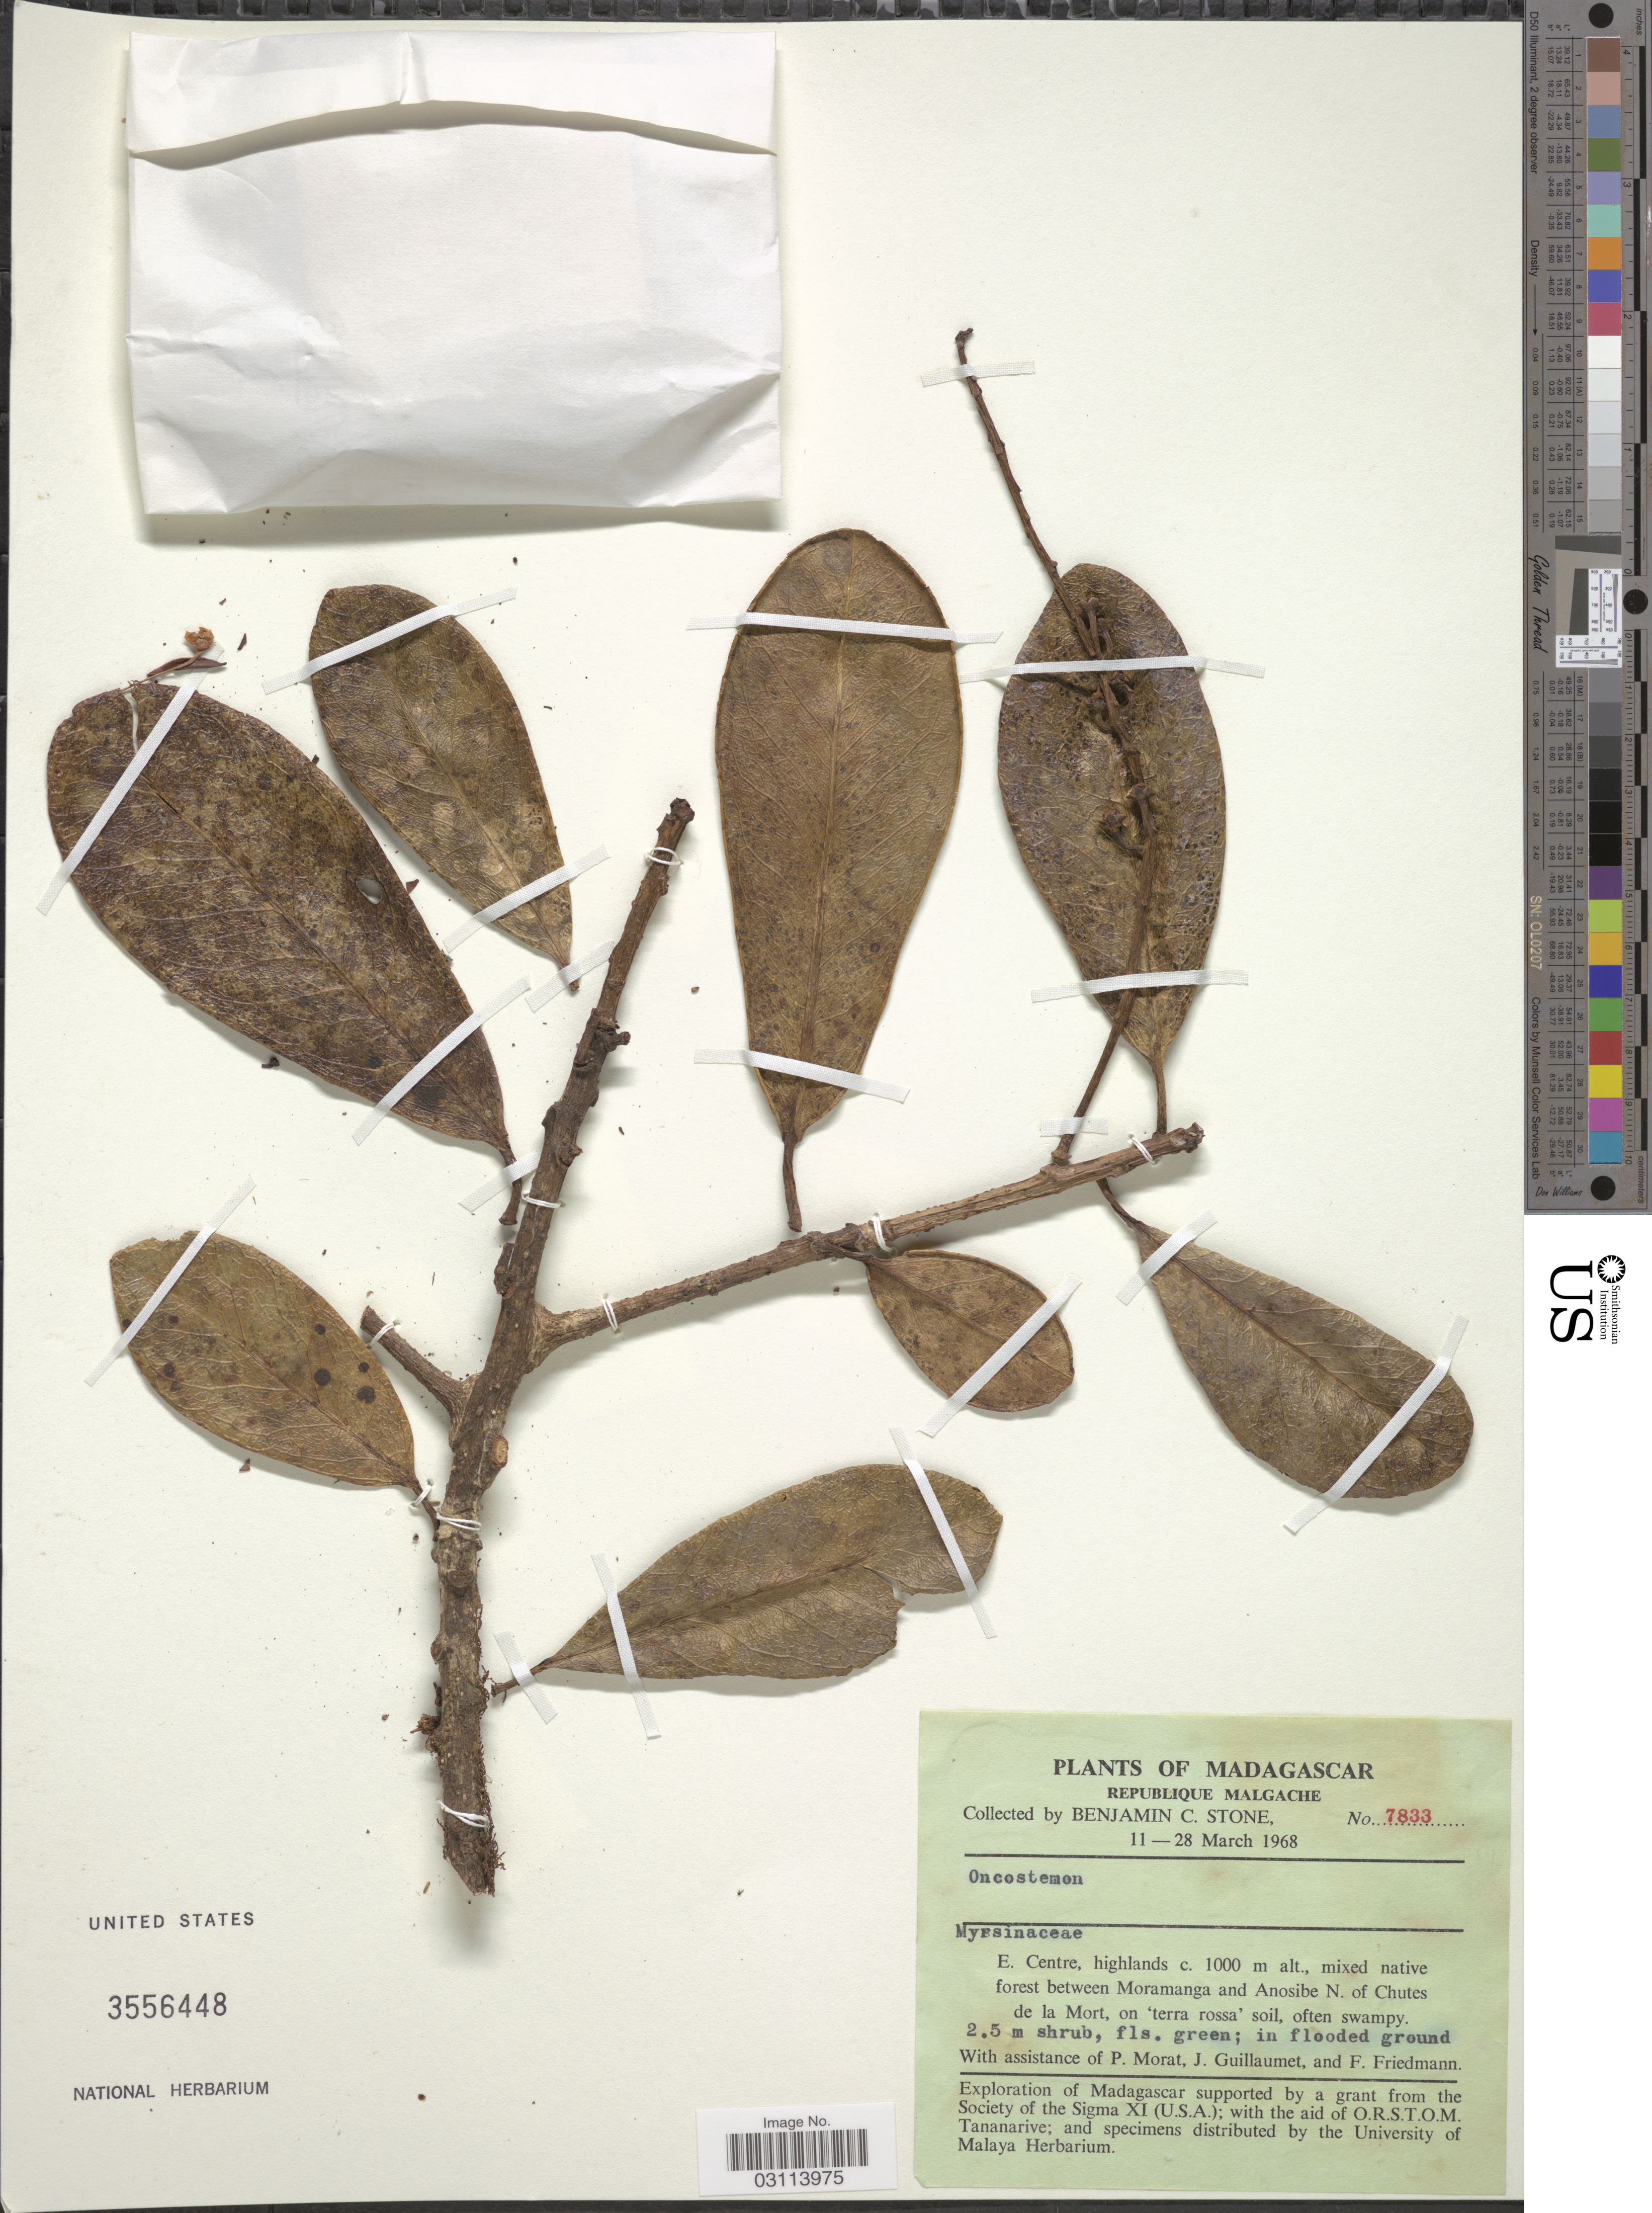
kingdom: Plantae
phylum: Tracheophyta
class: Magnoliopsida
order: Ericales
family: Primulaceae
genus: Oncostemon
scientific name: Oncostemon sp.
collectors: B. C. Stone, P. Morat, J. Guillaumet & F. Friedmann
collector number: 7833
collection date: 1968-03-11/1968-03-28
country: Madagascar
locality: Republique Malgache. E. Centre, mixed native forest between Moramanga and Anosibe N. of Chutes de la Mort, on 'terra rosa' soil.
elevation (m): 1000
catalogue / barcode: US 3556448